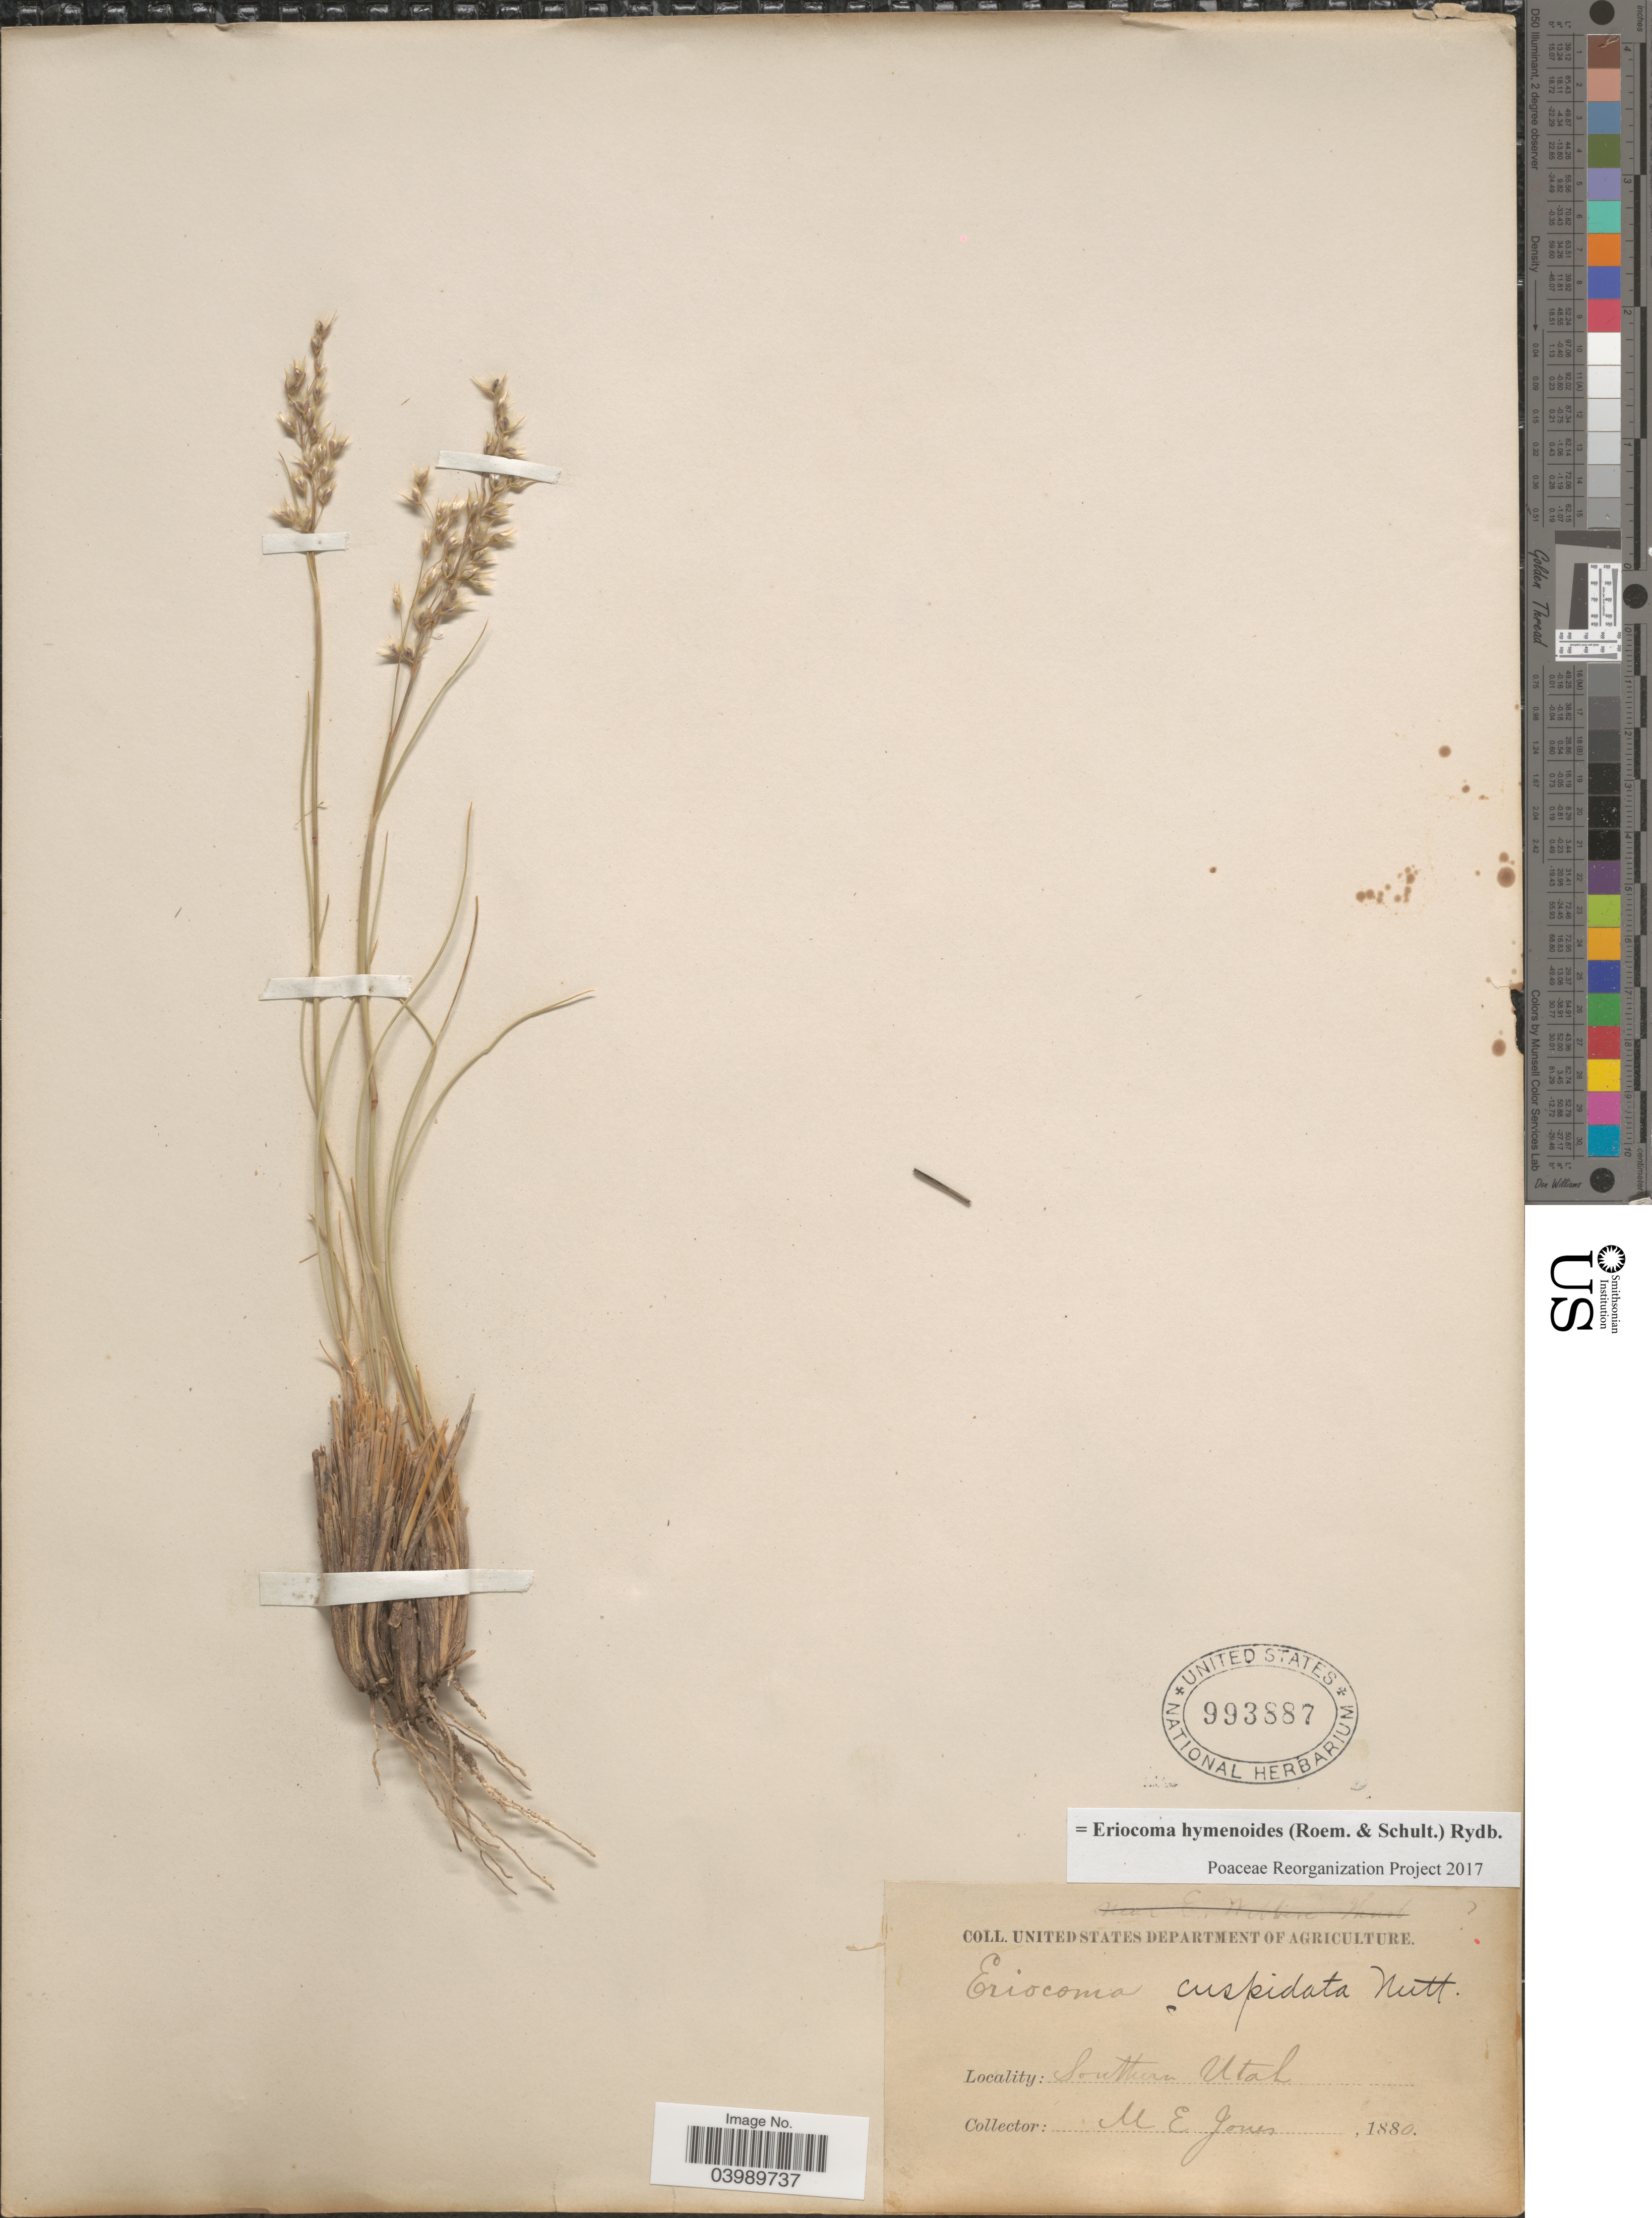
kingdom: Plantae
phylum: Tracheophyta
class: Liliopsida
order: Poales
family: Poaceae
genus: Eriocoma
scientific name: Eriocoma hymenoides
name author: (Roem. & Schult.) Rydb.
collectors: M. E. Jones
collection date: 1880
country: United States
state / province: Utah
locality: Southern Utah.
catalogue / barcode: US 993887